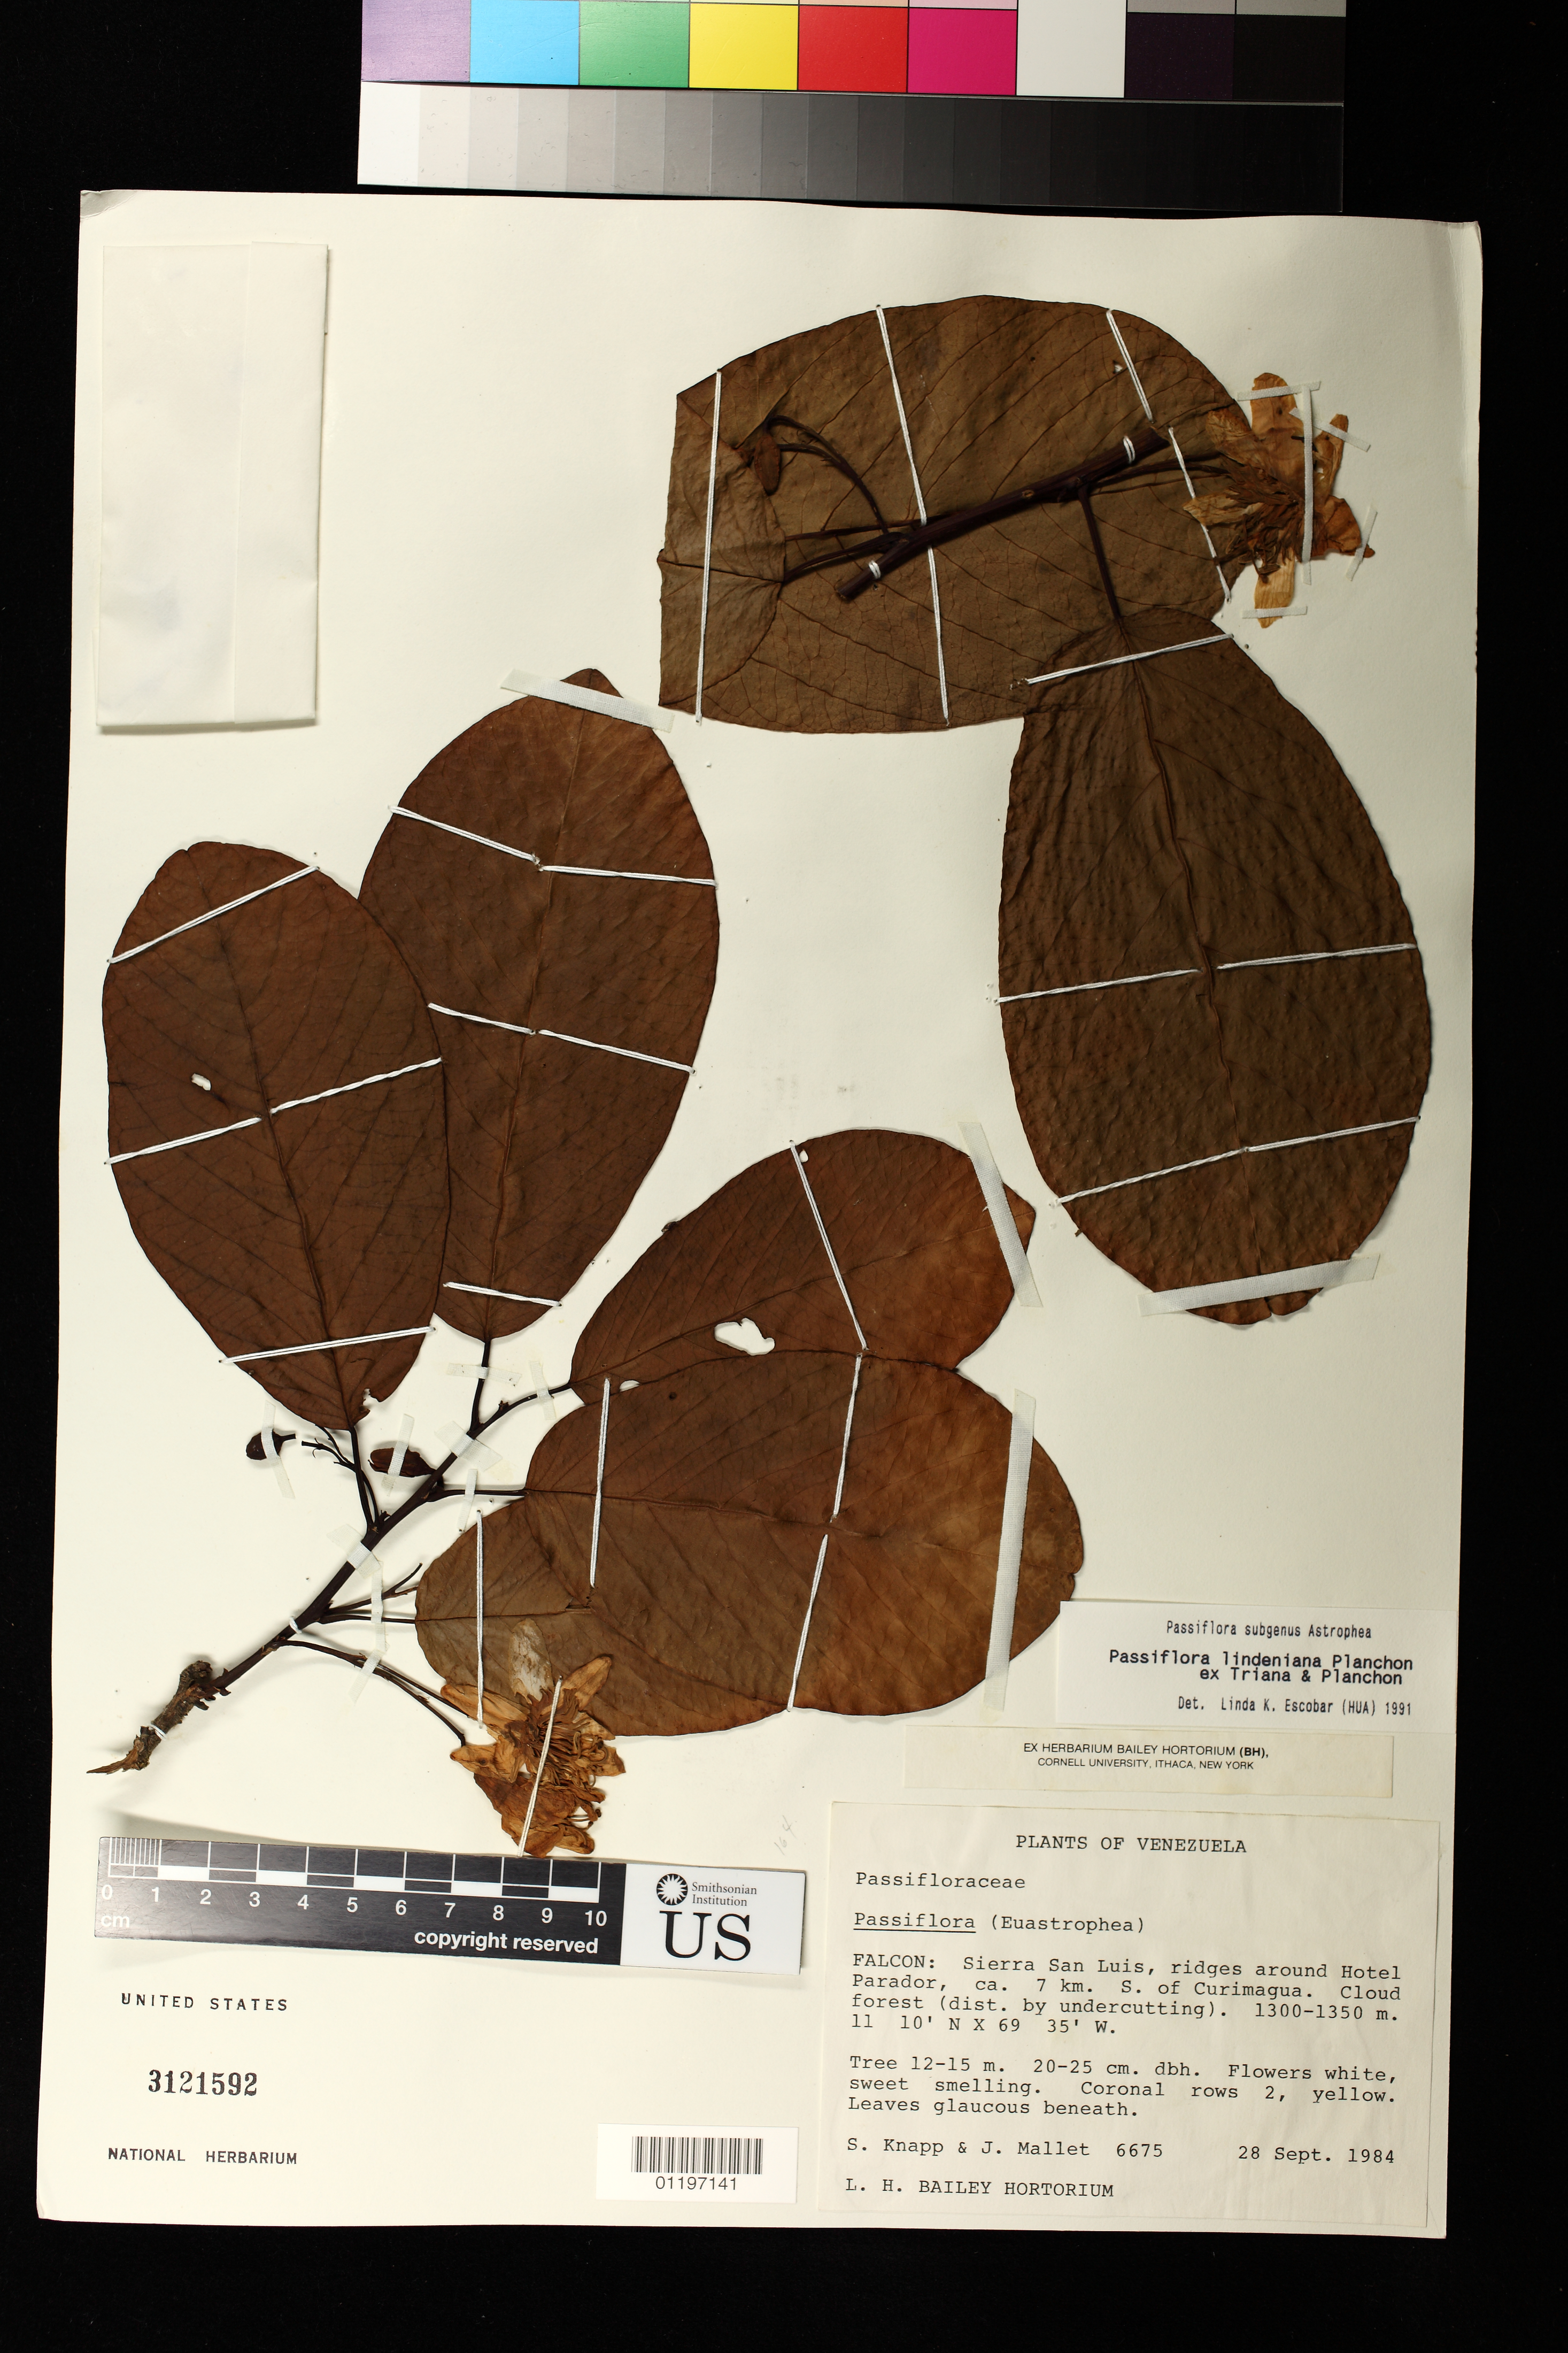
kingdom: Plantae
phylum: Tracheophyta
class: Magnoliopsida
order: Malpighiales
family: Passifloraceae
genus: Passiflora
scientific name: Passiflora lindeniana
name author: Planch.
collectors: S. Knapp & J. Mallett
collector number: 6675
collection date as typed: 28 Sep 1984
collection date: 1984-09-28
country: Venezuela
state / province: Falcón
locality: Sierra San Luis, ridges around Hotel Parador, ca. 7 km S. of Curimagua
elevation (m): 1300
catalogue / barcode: US 3121592